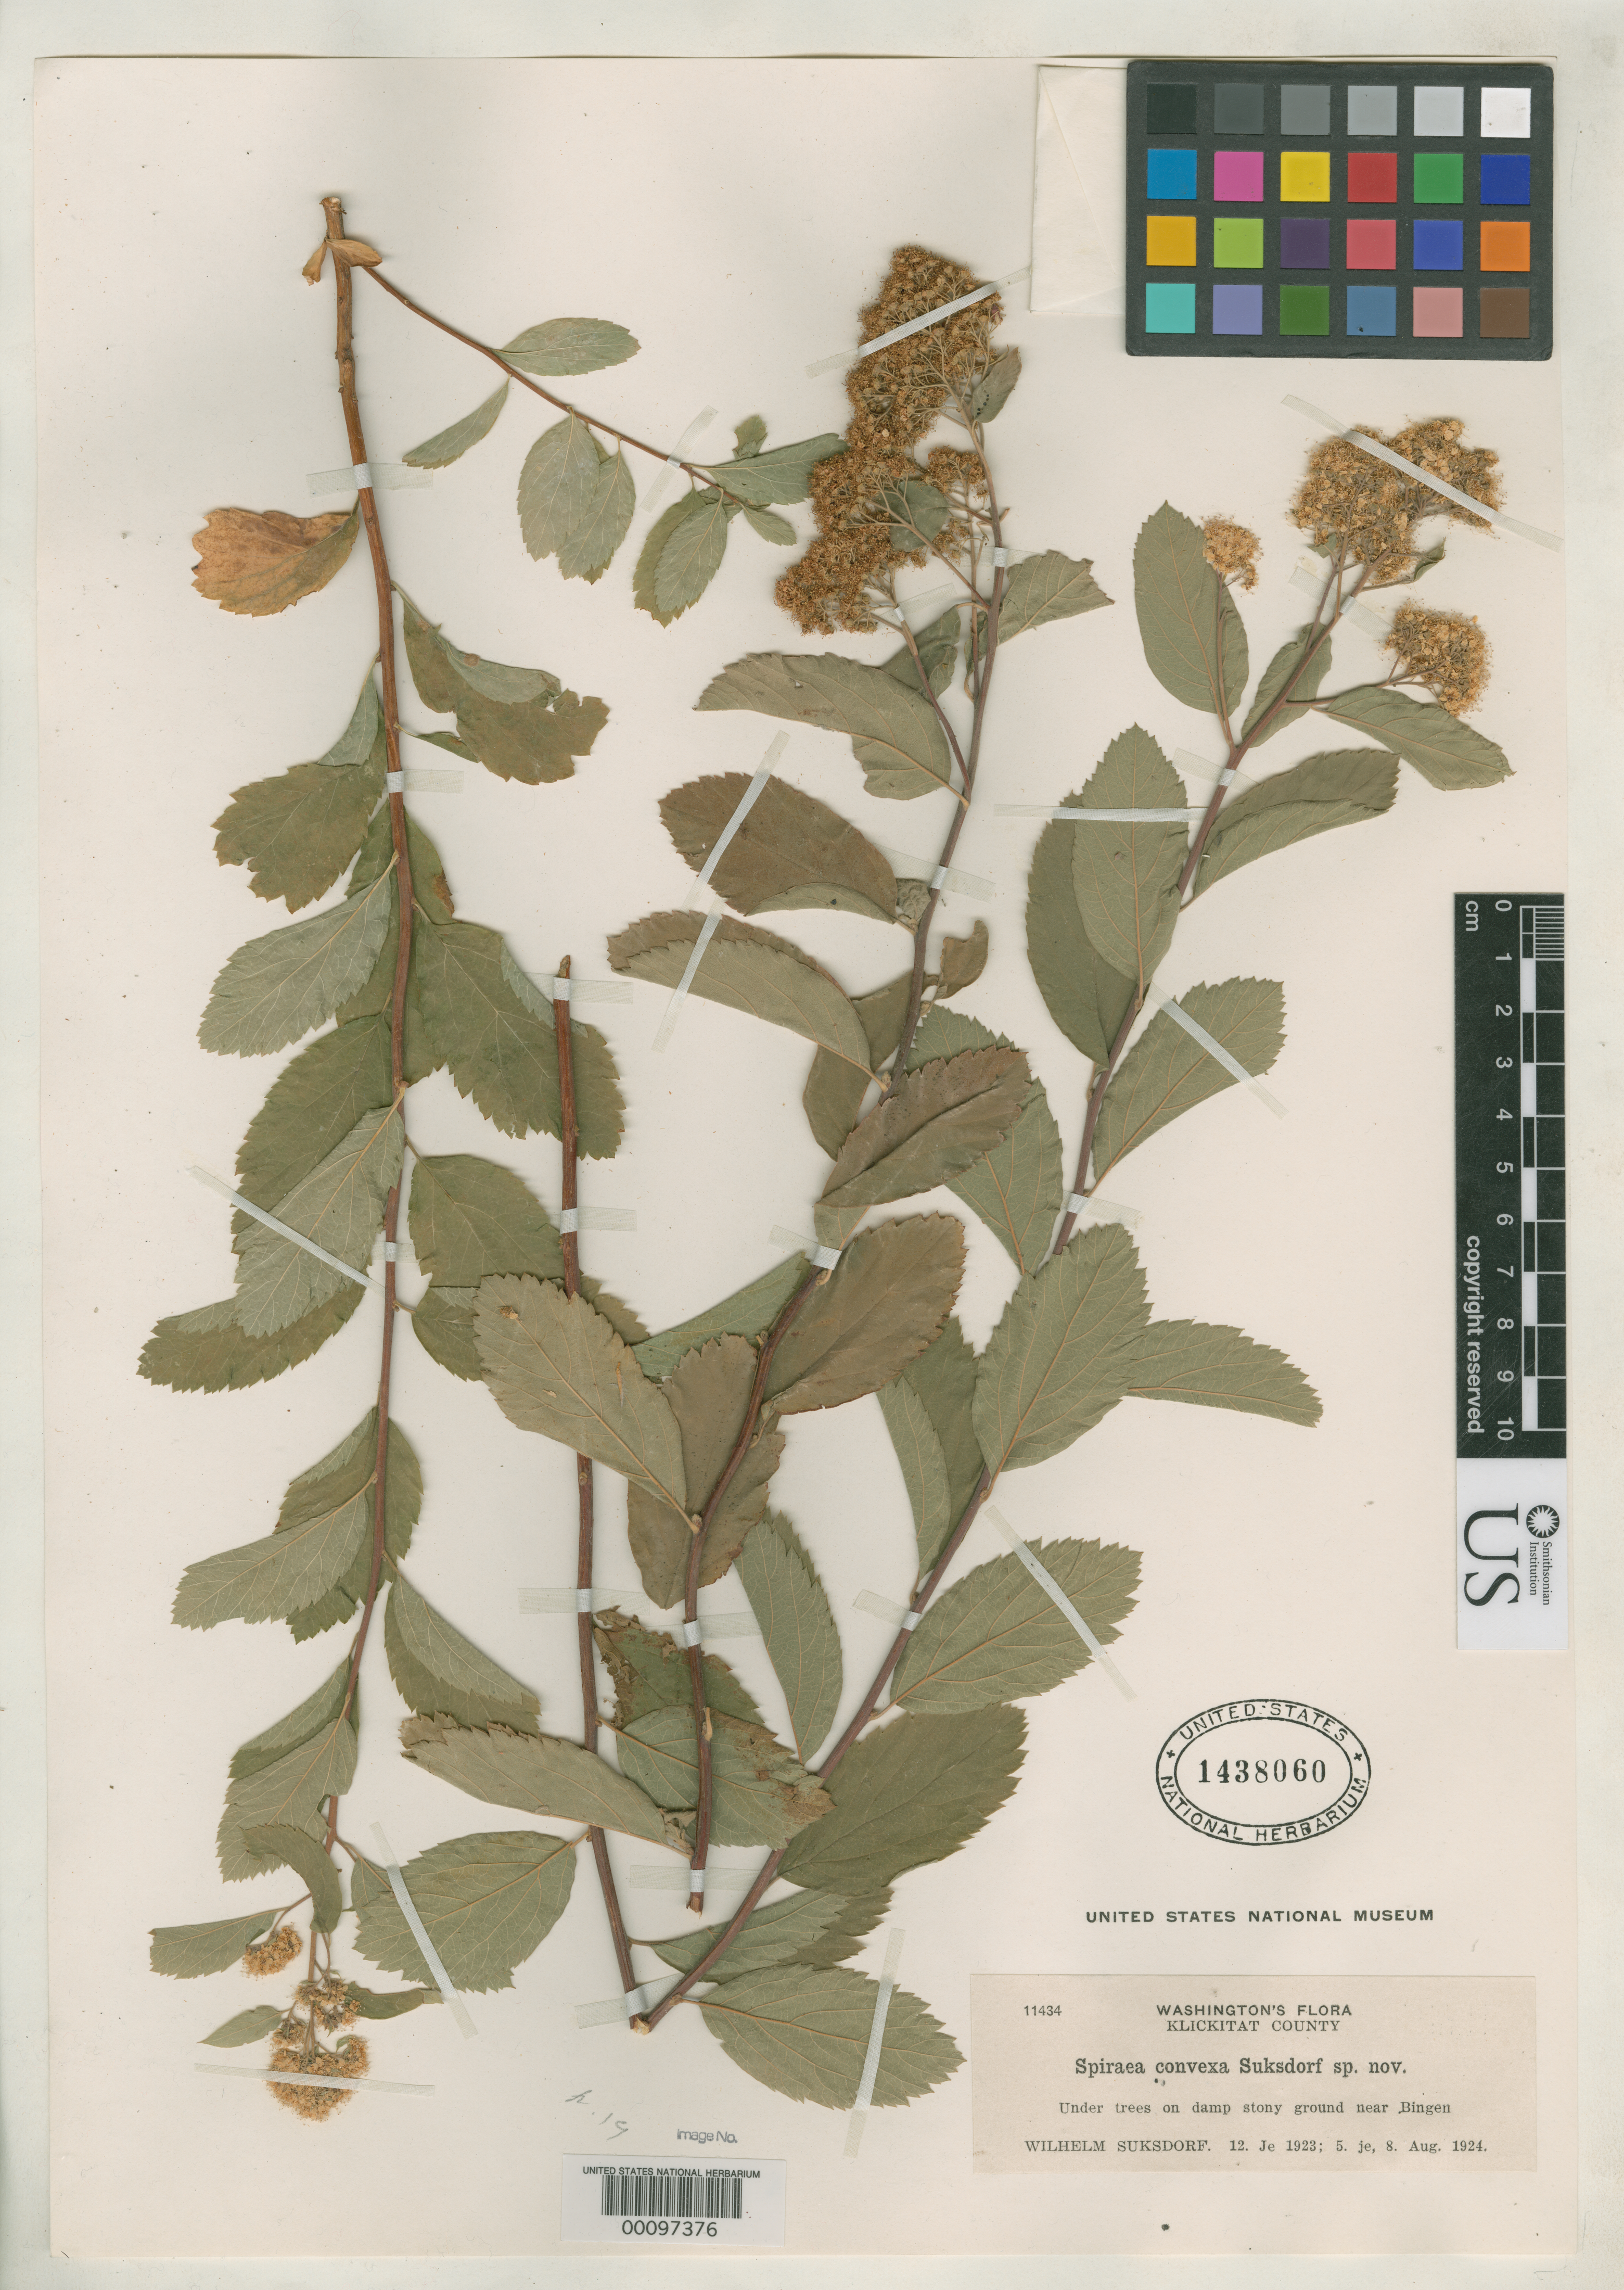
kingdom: Plantae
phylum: Tracheophyta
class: Magnoliopsida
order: Rosales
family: Rosaceae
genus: Spiraea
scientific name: Spiraea convexa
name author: Suksd.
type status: Isotype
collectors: W. N. Suksdorf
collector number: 11434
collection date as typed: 12 Jun 1923 to 08 Aug 1924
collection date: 1923-06-12/1924-08-08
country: United States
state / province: Washington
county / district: Klickitat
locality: Near Bingen.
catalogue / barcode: US 1438060